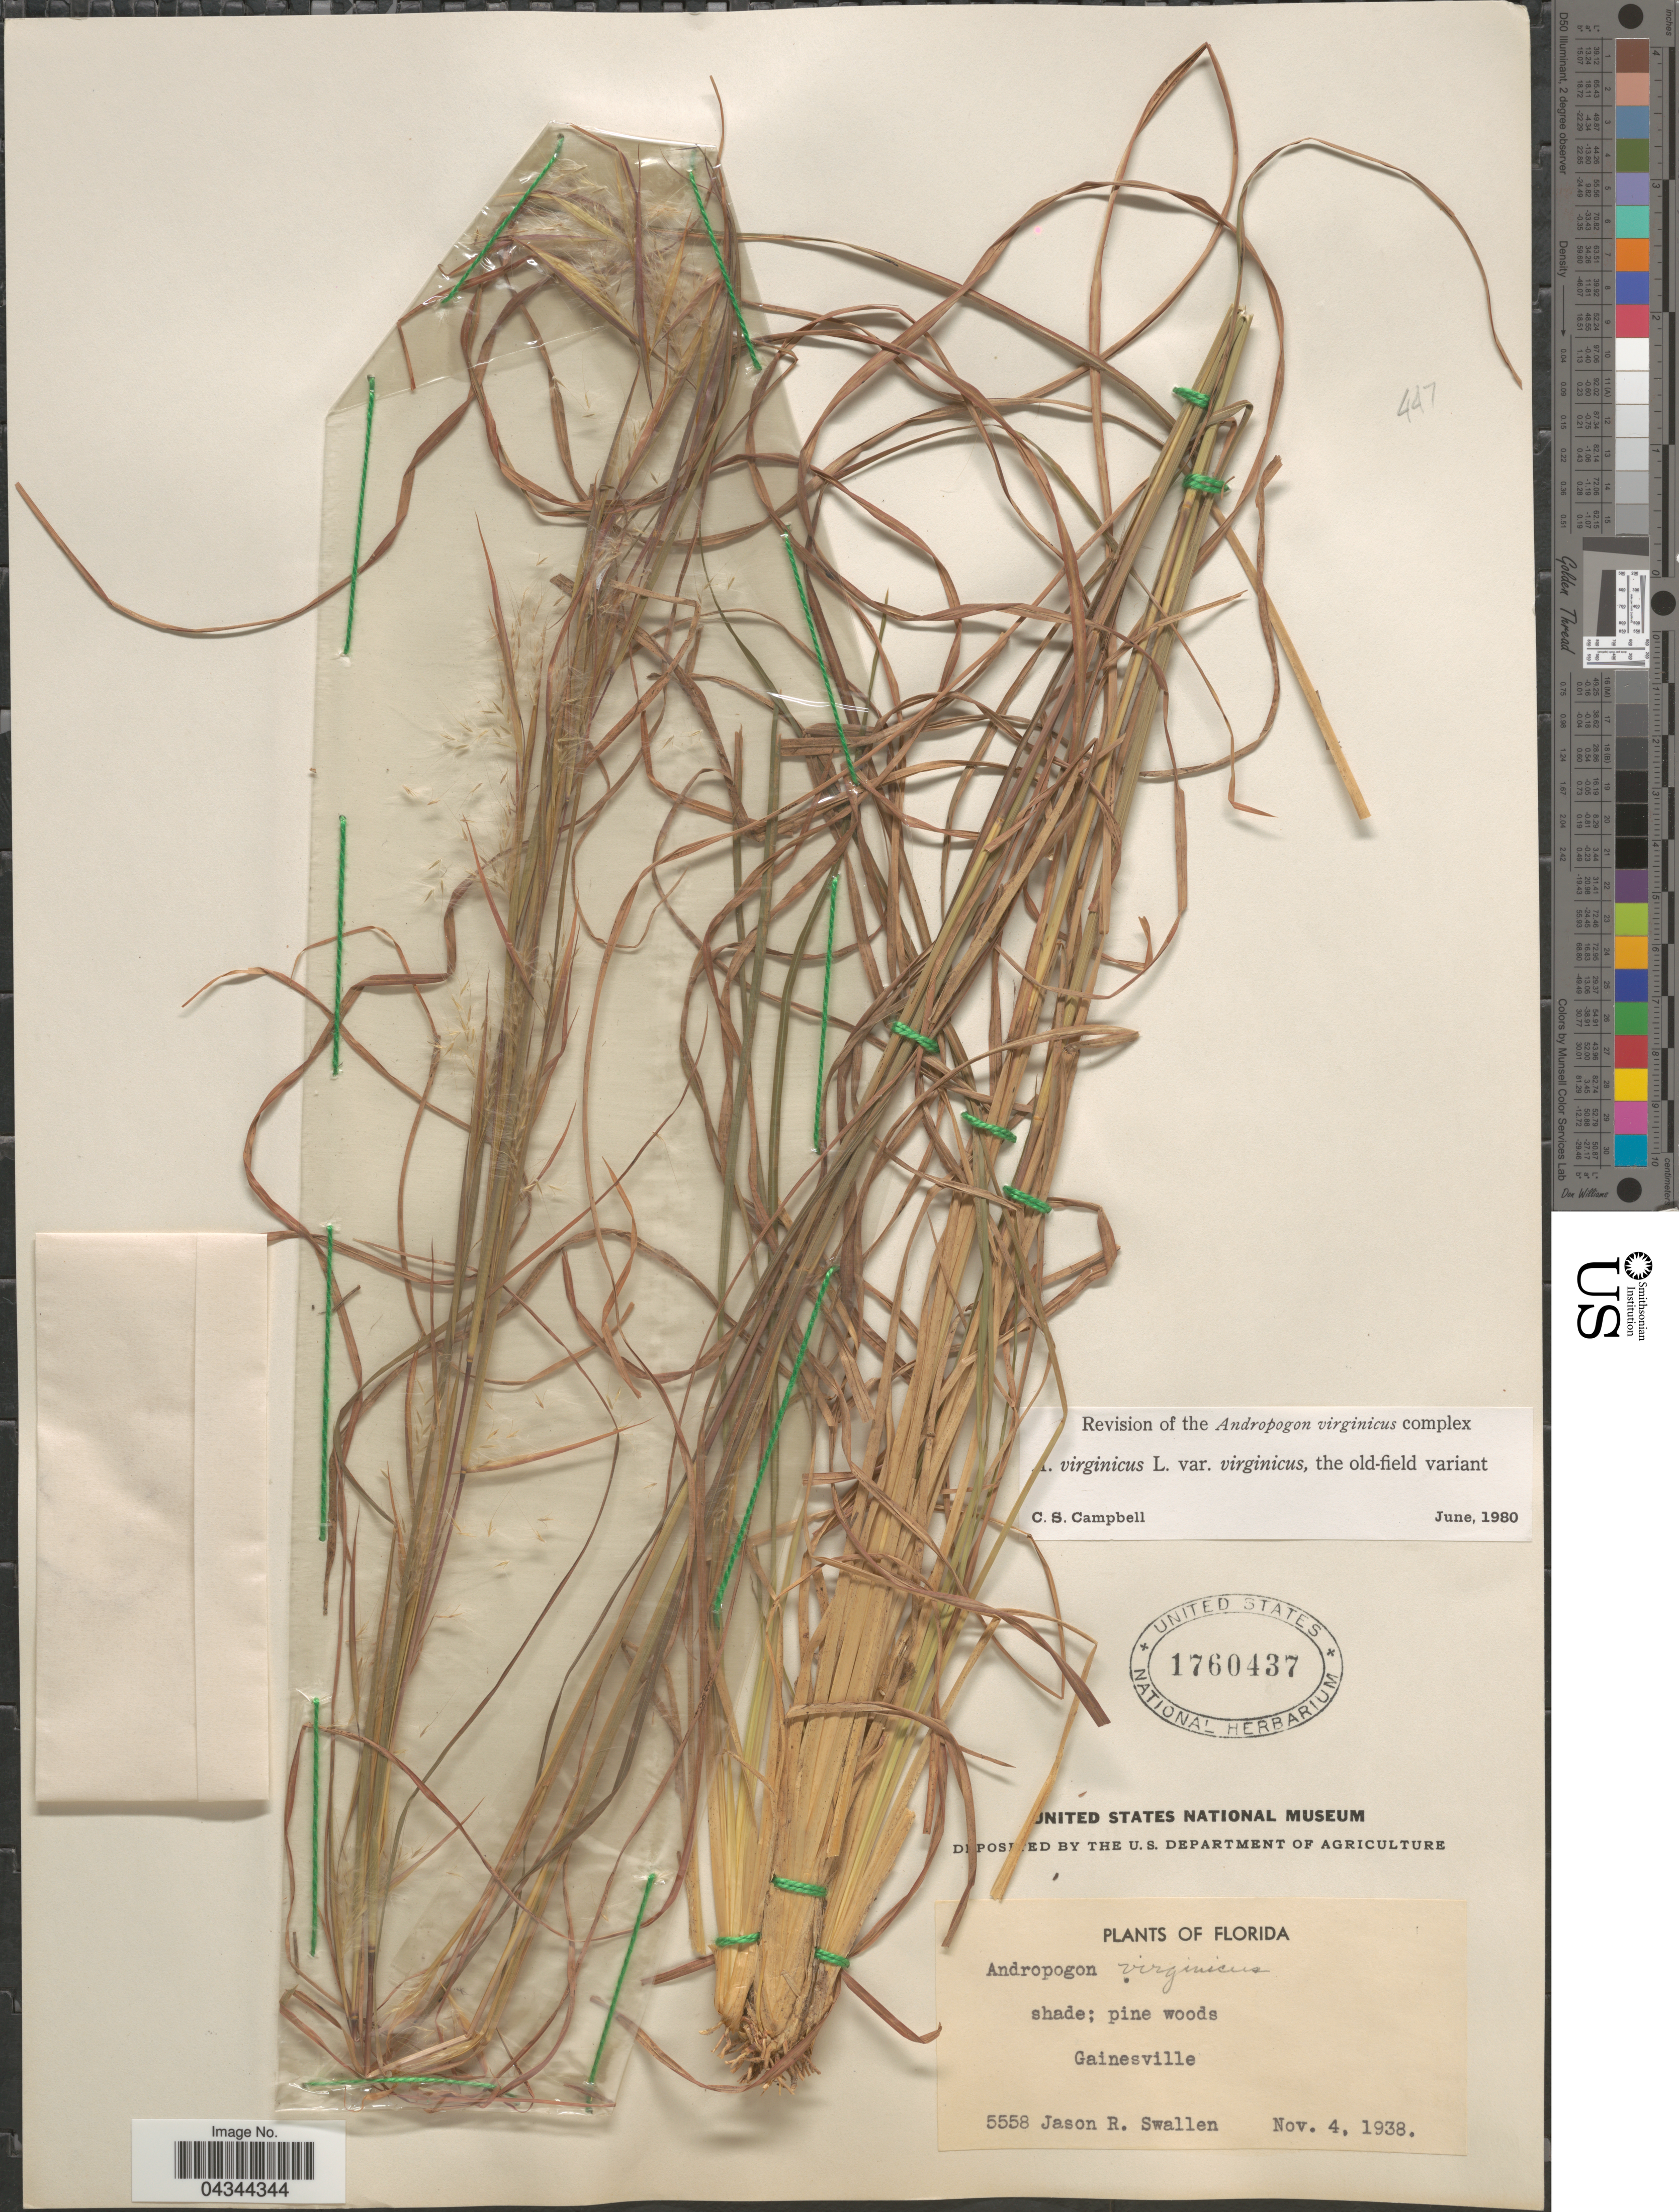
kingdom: Plantae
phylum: Tracheophyta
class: Liliopsida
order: Poales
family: Poaceae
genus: Andropogon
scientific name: Andropogon virginicus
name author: L.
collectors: J. R. Swallen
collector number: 5558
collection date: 1938-11-04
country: United States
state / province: Florida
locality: Gainesville.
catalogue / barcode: US 1760437